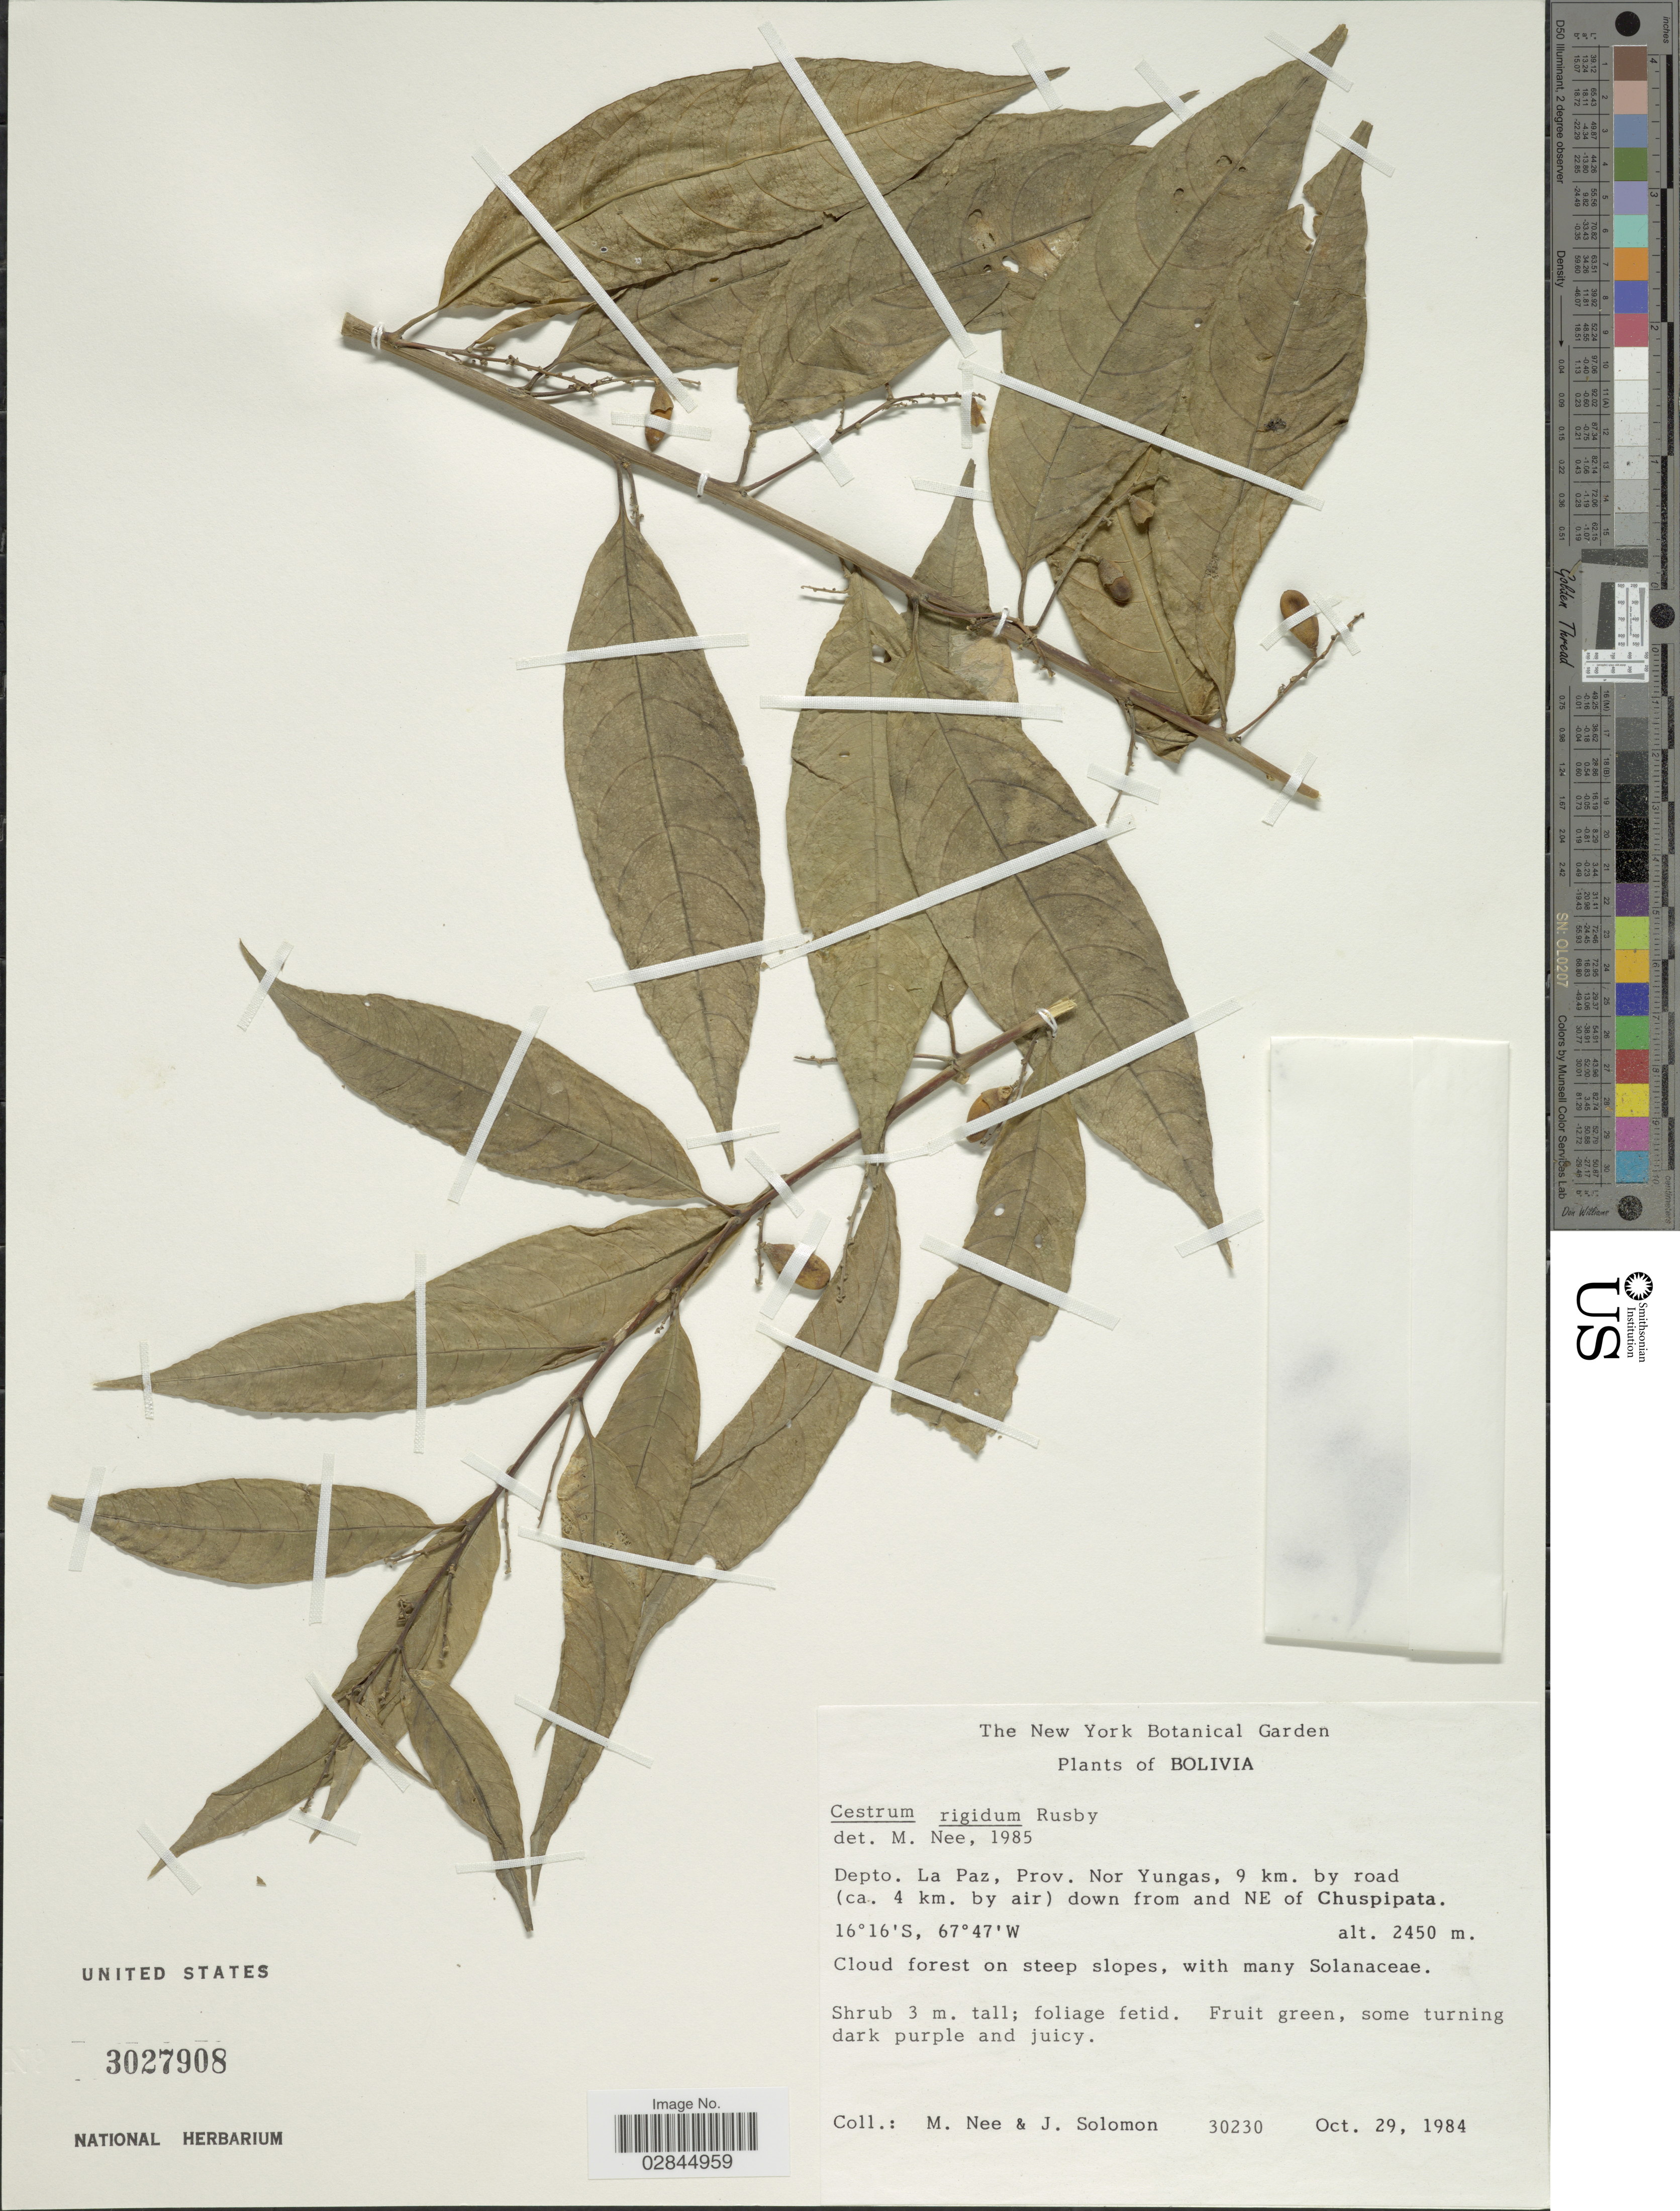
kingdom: Plantae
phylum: Tracheophyta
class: Magnoliopsida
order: Solanales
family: Solanaceae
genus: Cestrum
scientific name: Cestrum rigidum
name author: Rusby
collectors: M. Nee & J. Solomon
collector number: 30230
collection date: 1984-10-29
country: Bolivia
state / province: La Paz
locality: Depto. La Paz, Prov. Nor Yungas, 9 km. by road (ca. 4 km. by air) down from and NE of Chuspipata.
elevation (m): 2450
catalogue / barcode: US 3027908